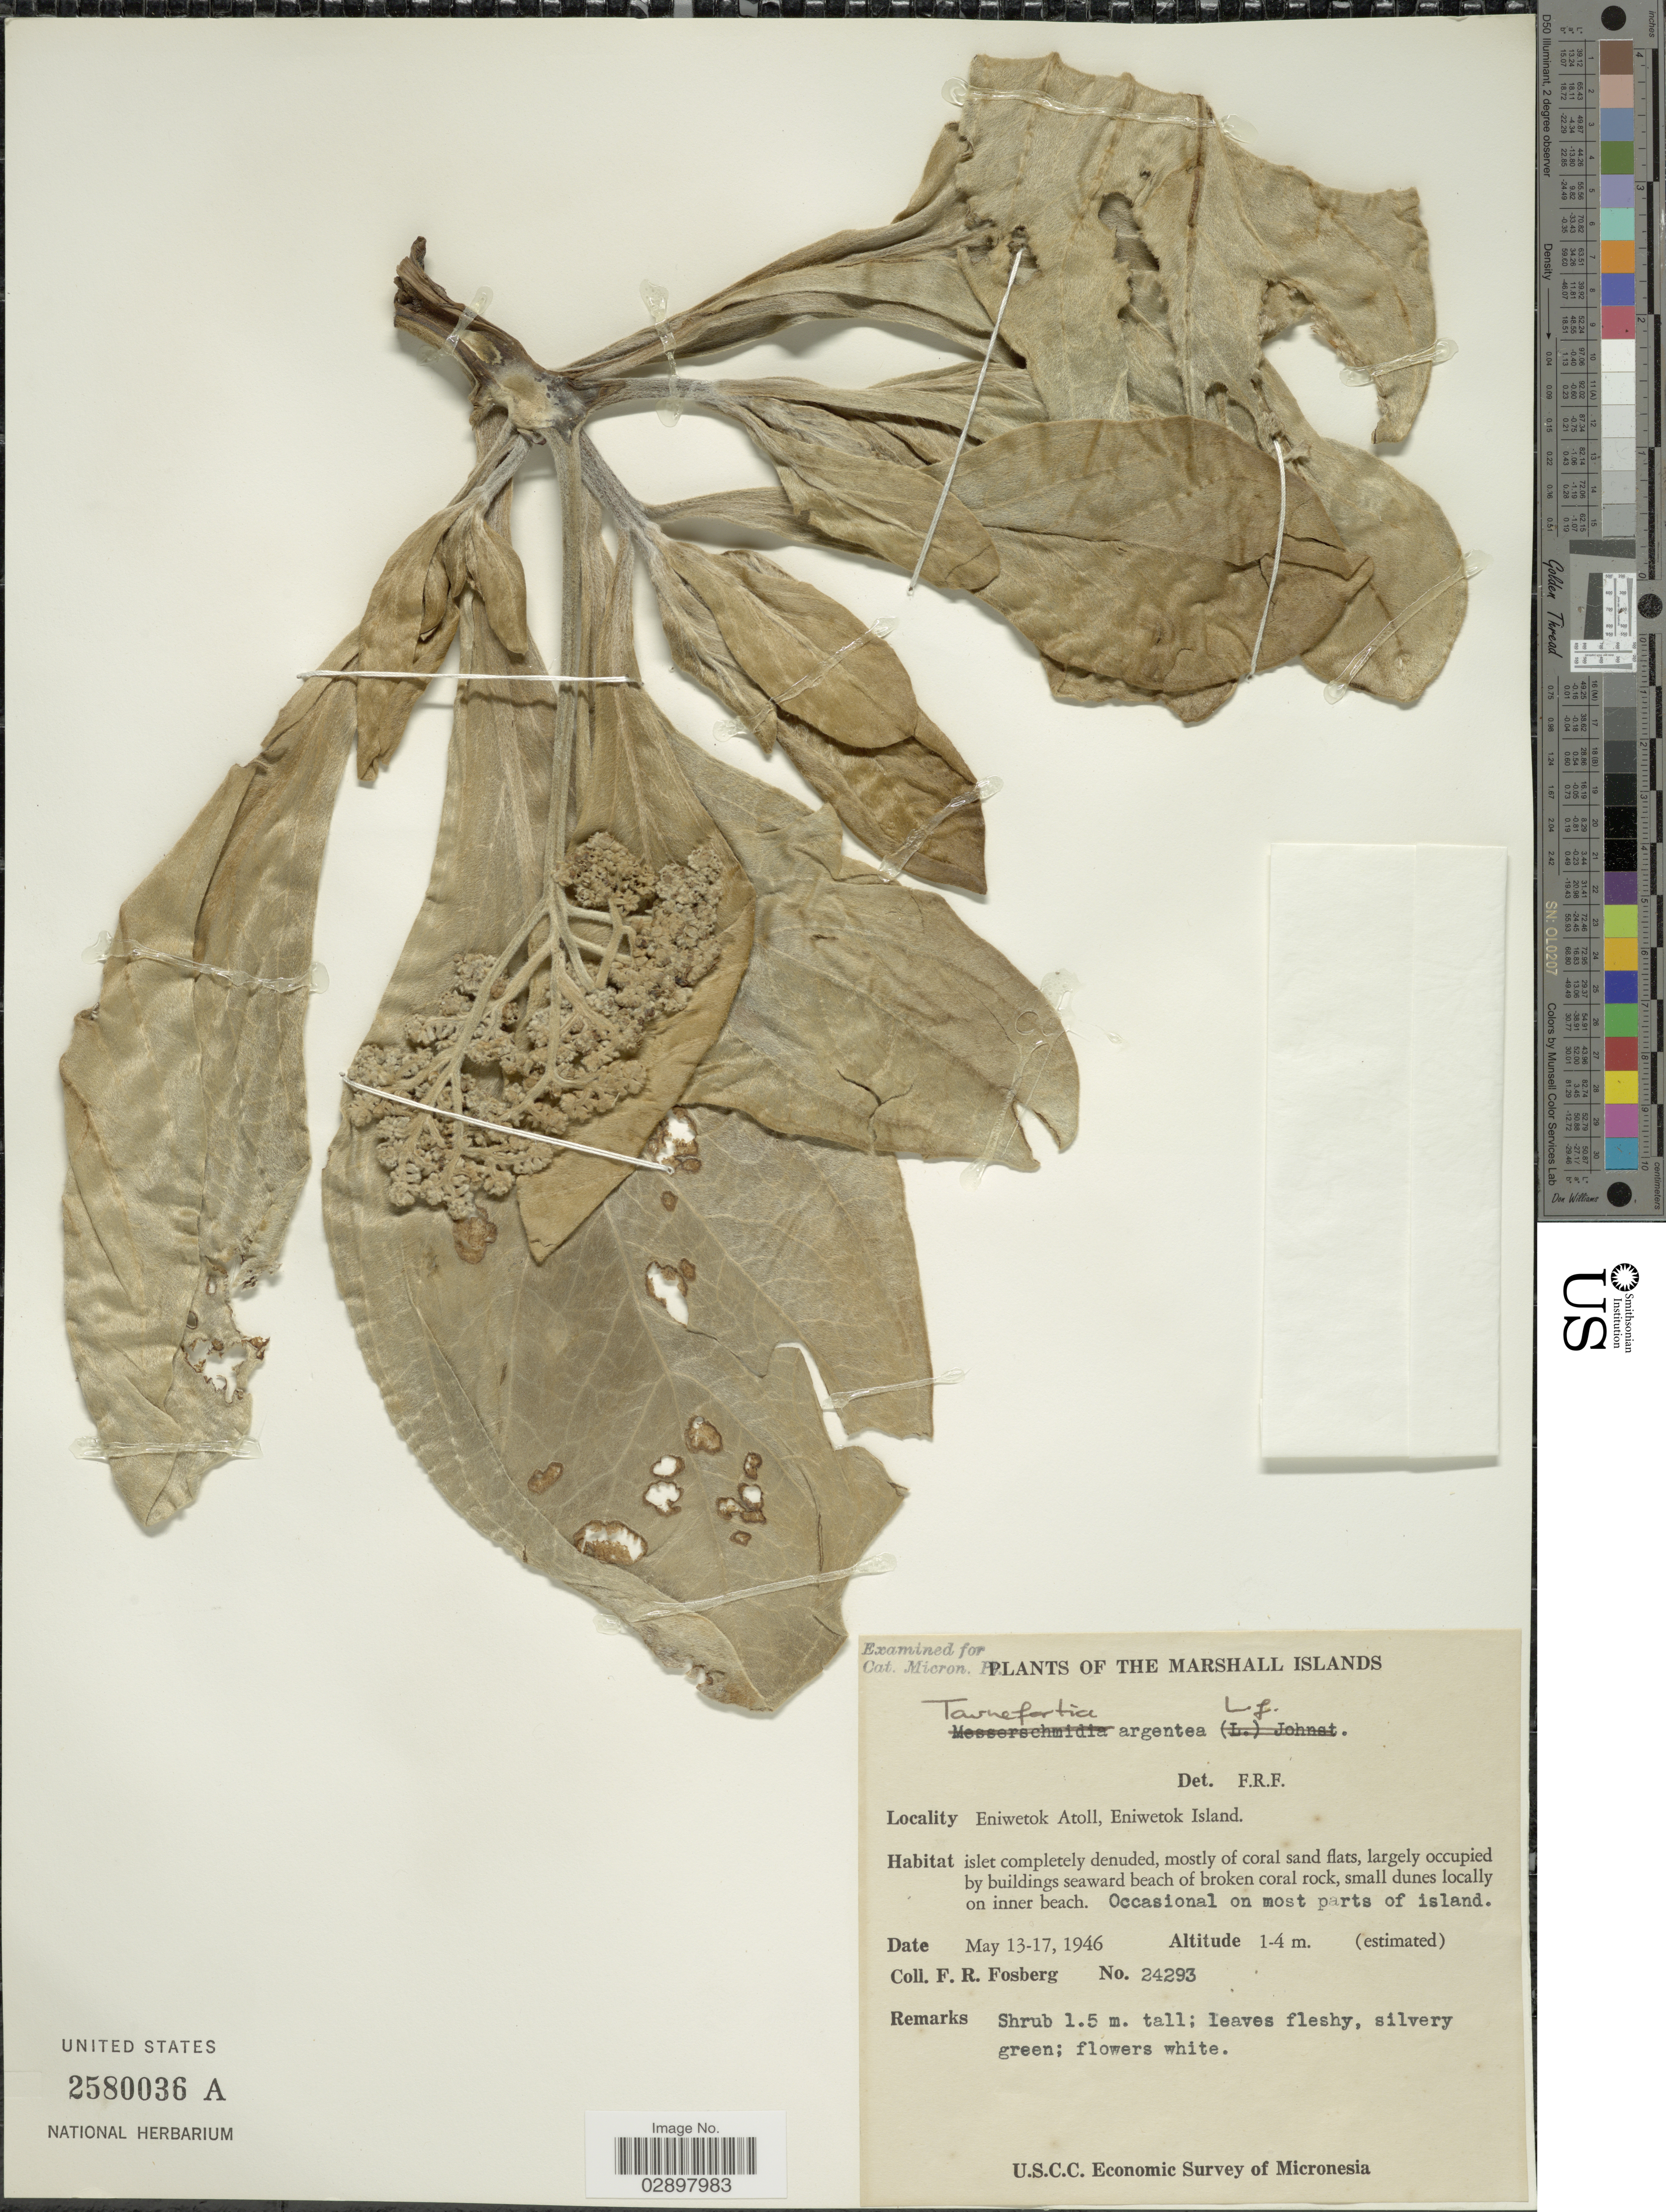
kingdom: Plantae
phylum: Tracheophyta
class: Magnoliopsida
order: Boraginales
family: Heliotropiaceae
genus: Heliotropium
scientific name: Heliotropium arboreum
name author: (Blanco) Mabberley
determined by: Wagner, W. L., (BOT), Smithsonian Institution - National Museum of Natural History (UNITED STATES)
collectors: F. R. Fosberg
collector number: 24293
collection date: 1946-05-13/1946-05-17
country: Marshall Islands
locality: Eniwetok Atoll, Eniwetok Island.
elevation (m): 1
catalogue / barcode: US 2580036A